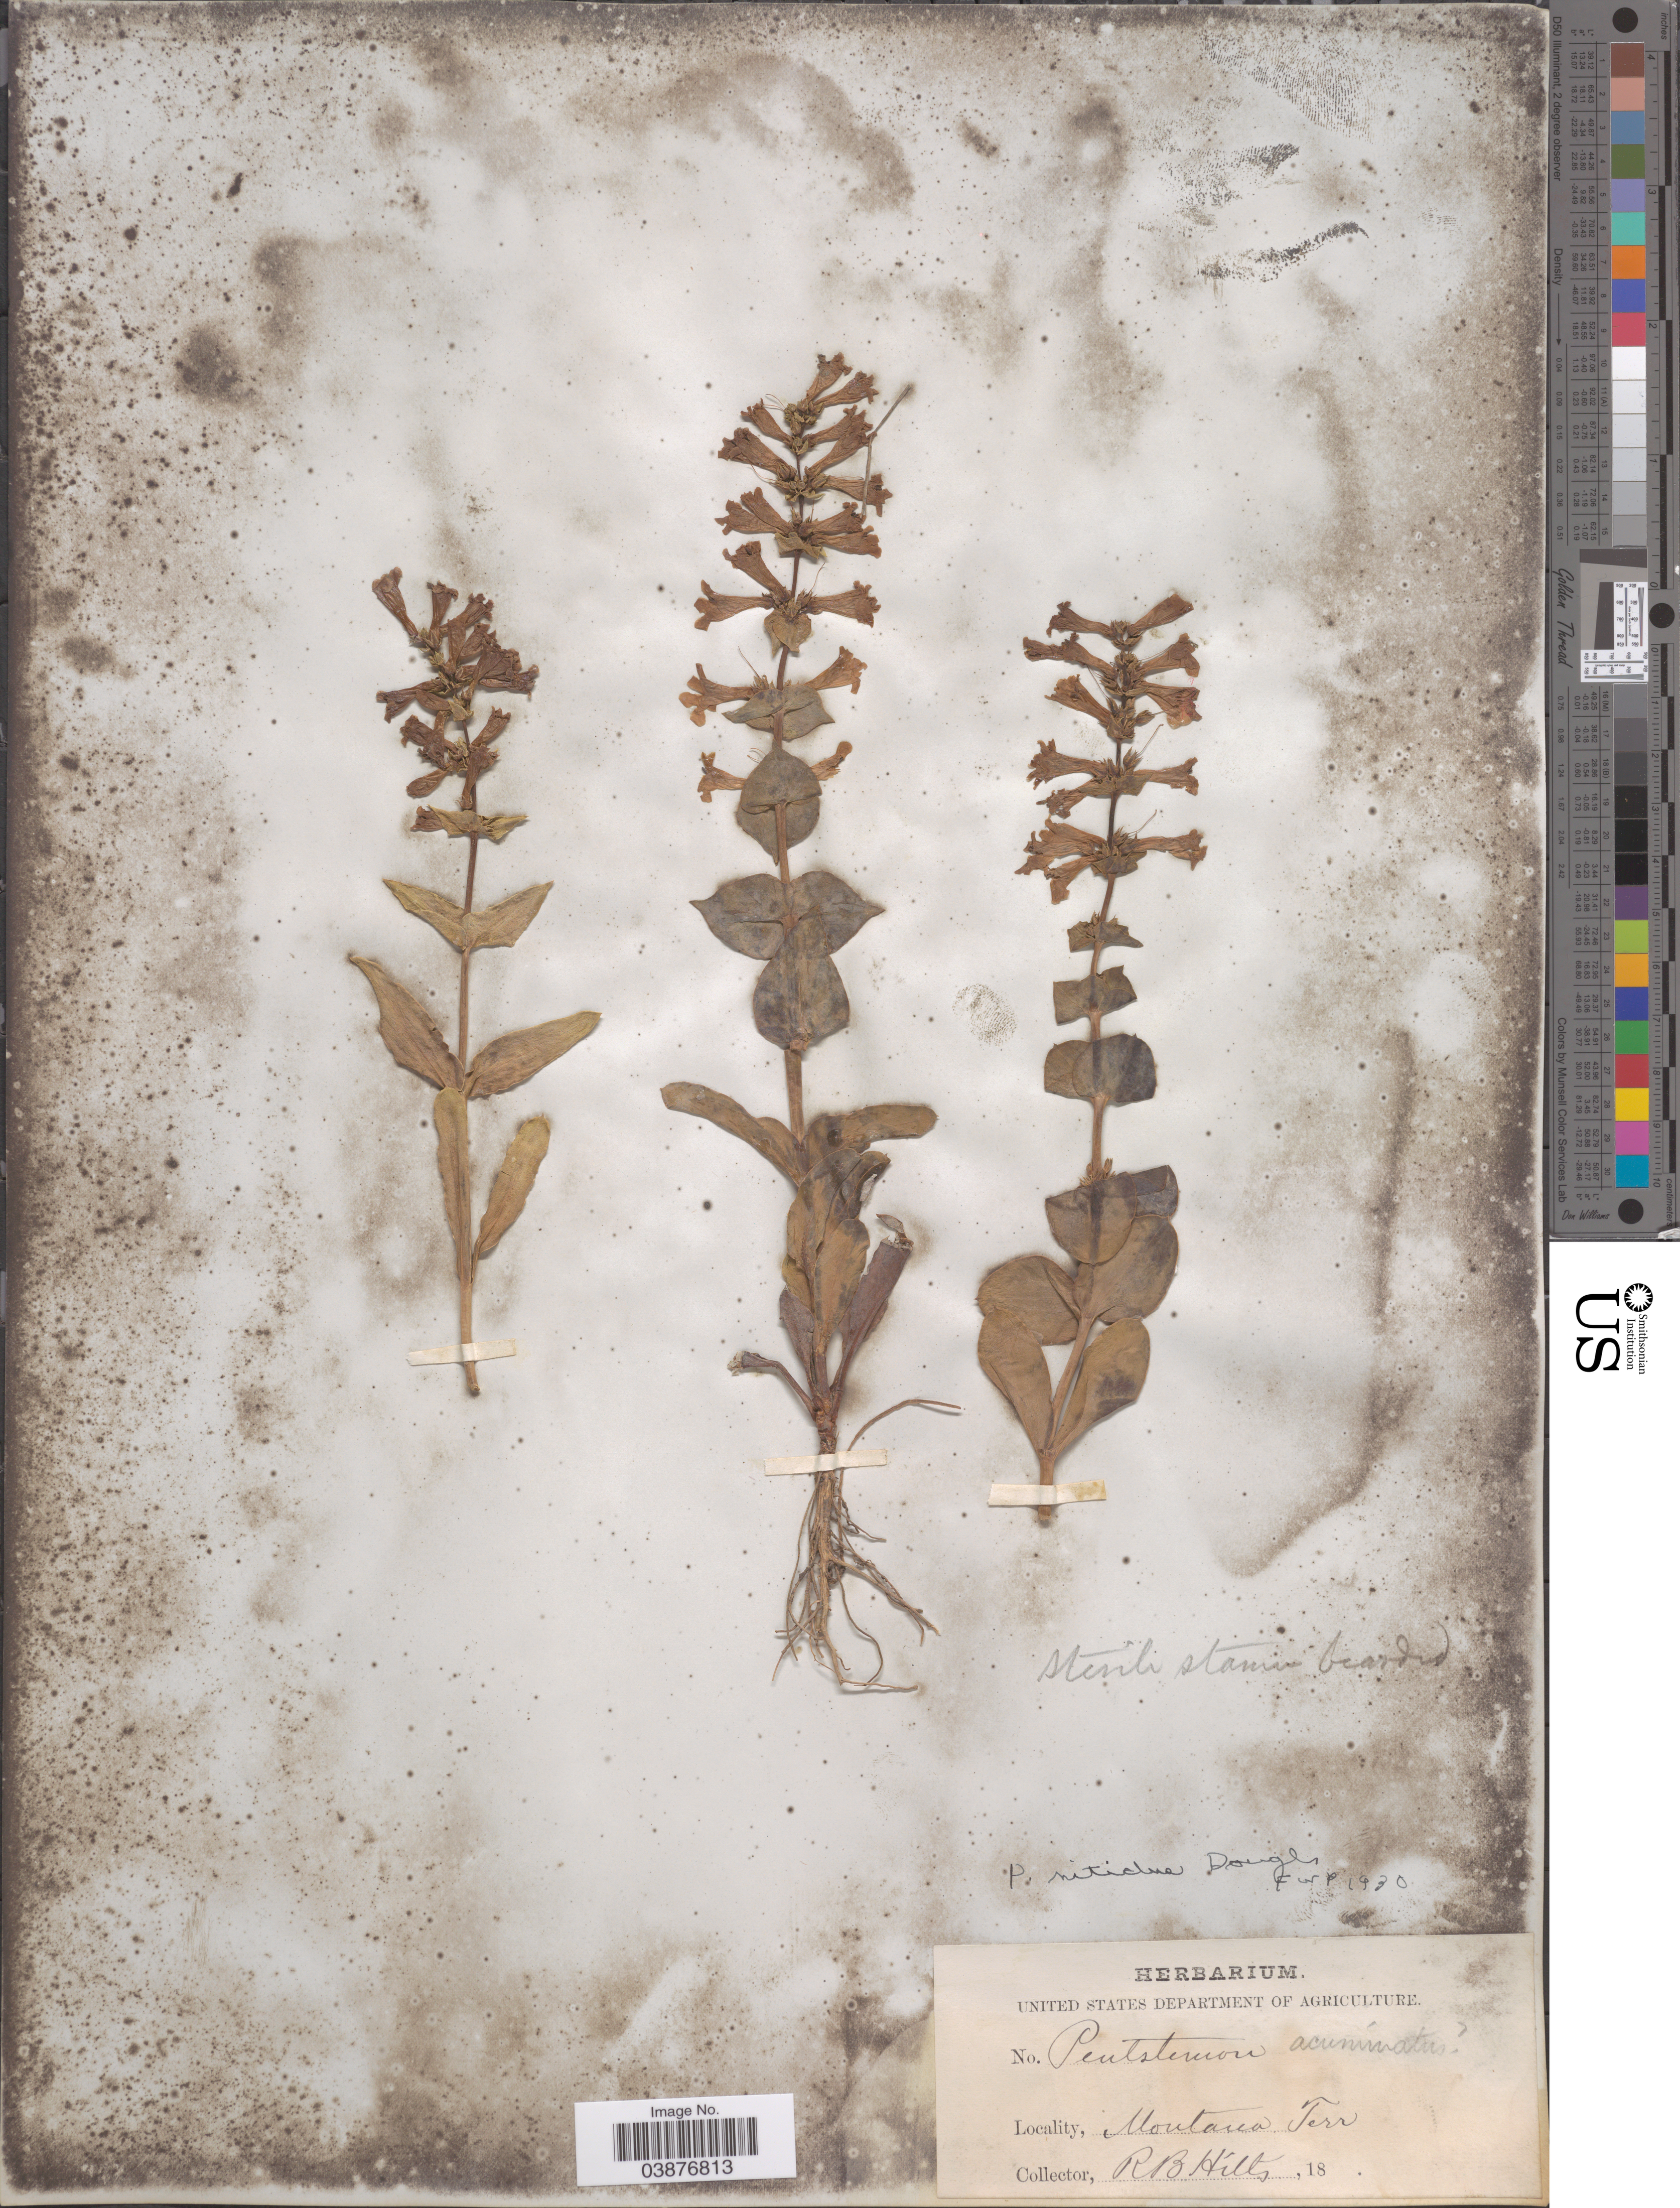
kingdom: Plantae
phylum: Tracheophyta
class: Magnoliopsida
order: Lamiales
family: Plantaginaceae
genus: Penstemon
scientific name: Penstemon nitidus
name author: Douglas ex Benth.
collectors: R. Hills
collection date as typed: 18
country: United States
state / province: Montana